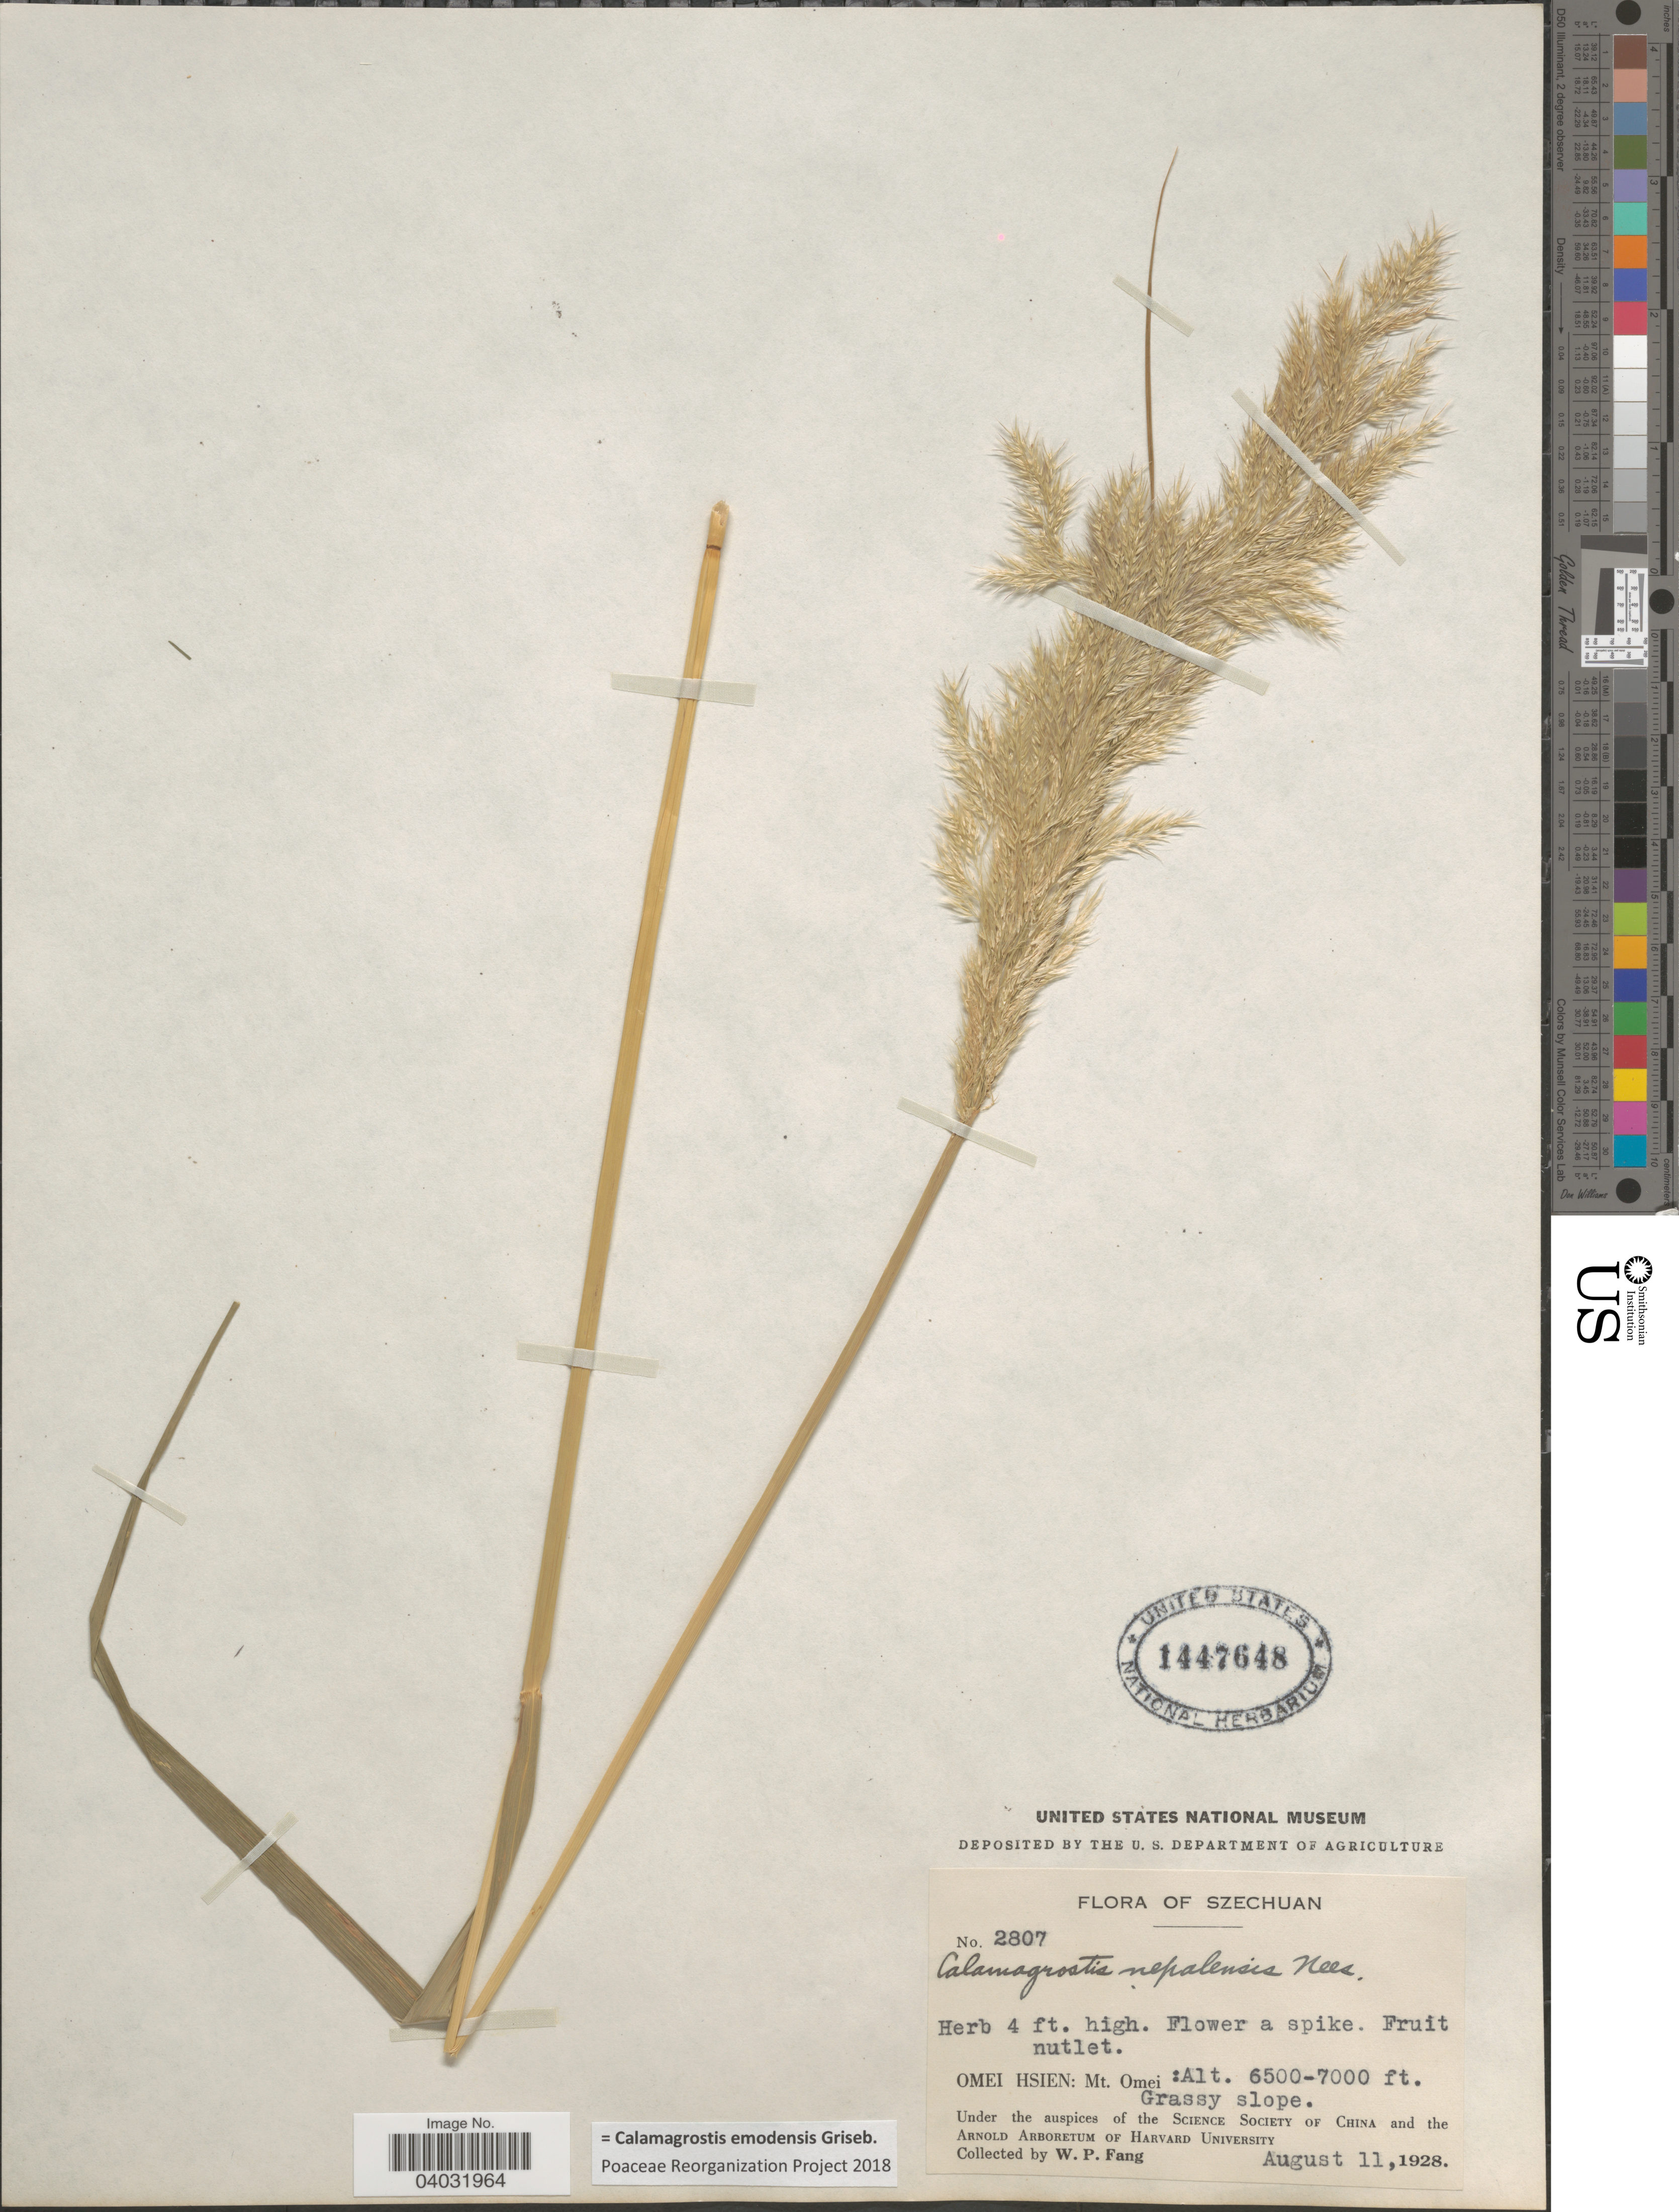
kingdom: Plantae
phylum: Tracheophyta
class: Liliopsida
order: Poales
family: Poaceae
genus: Calamagrostis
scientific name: Calamagrostis emodensis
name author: Griseb.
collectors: W. P. Fang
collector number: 2807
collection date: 1928-08-11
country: China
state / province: Sichuan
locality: Szechuan. Omei Hsien: Mt. Omei. Grassy slope.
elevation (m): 1981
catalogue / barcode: US 1447648